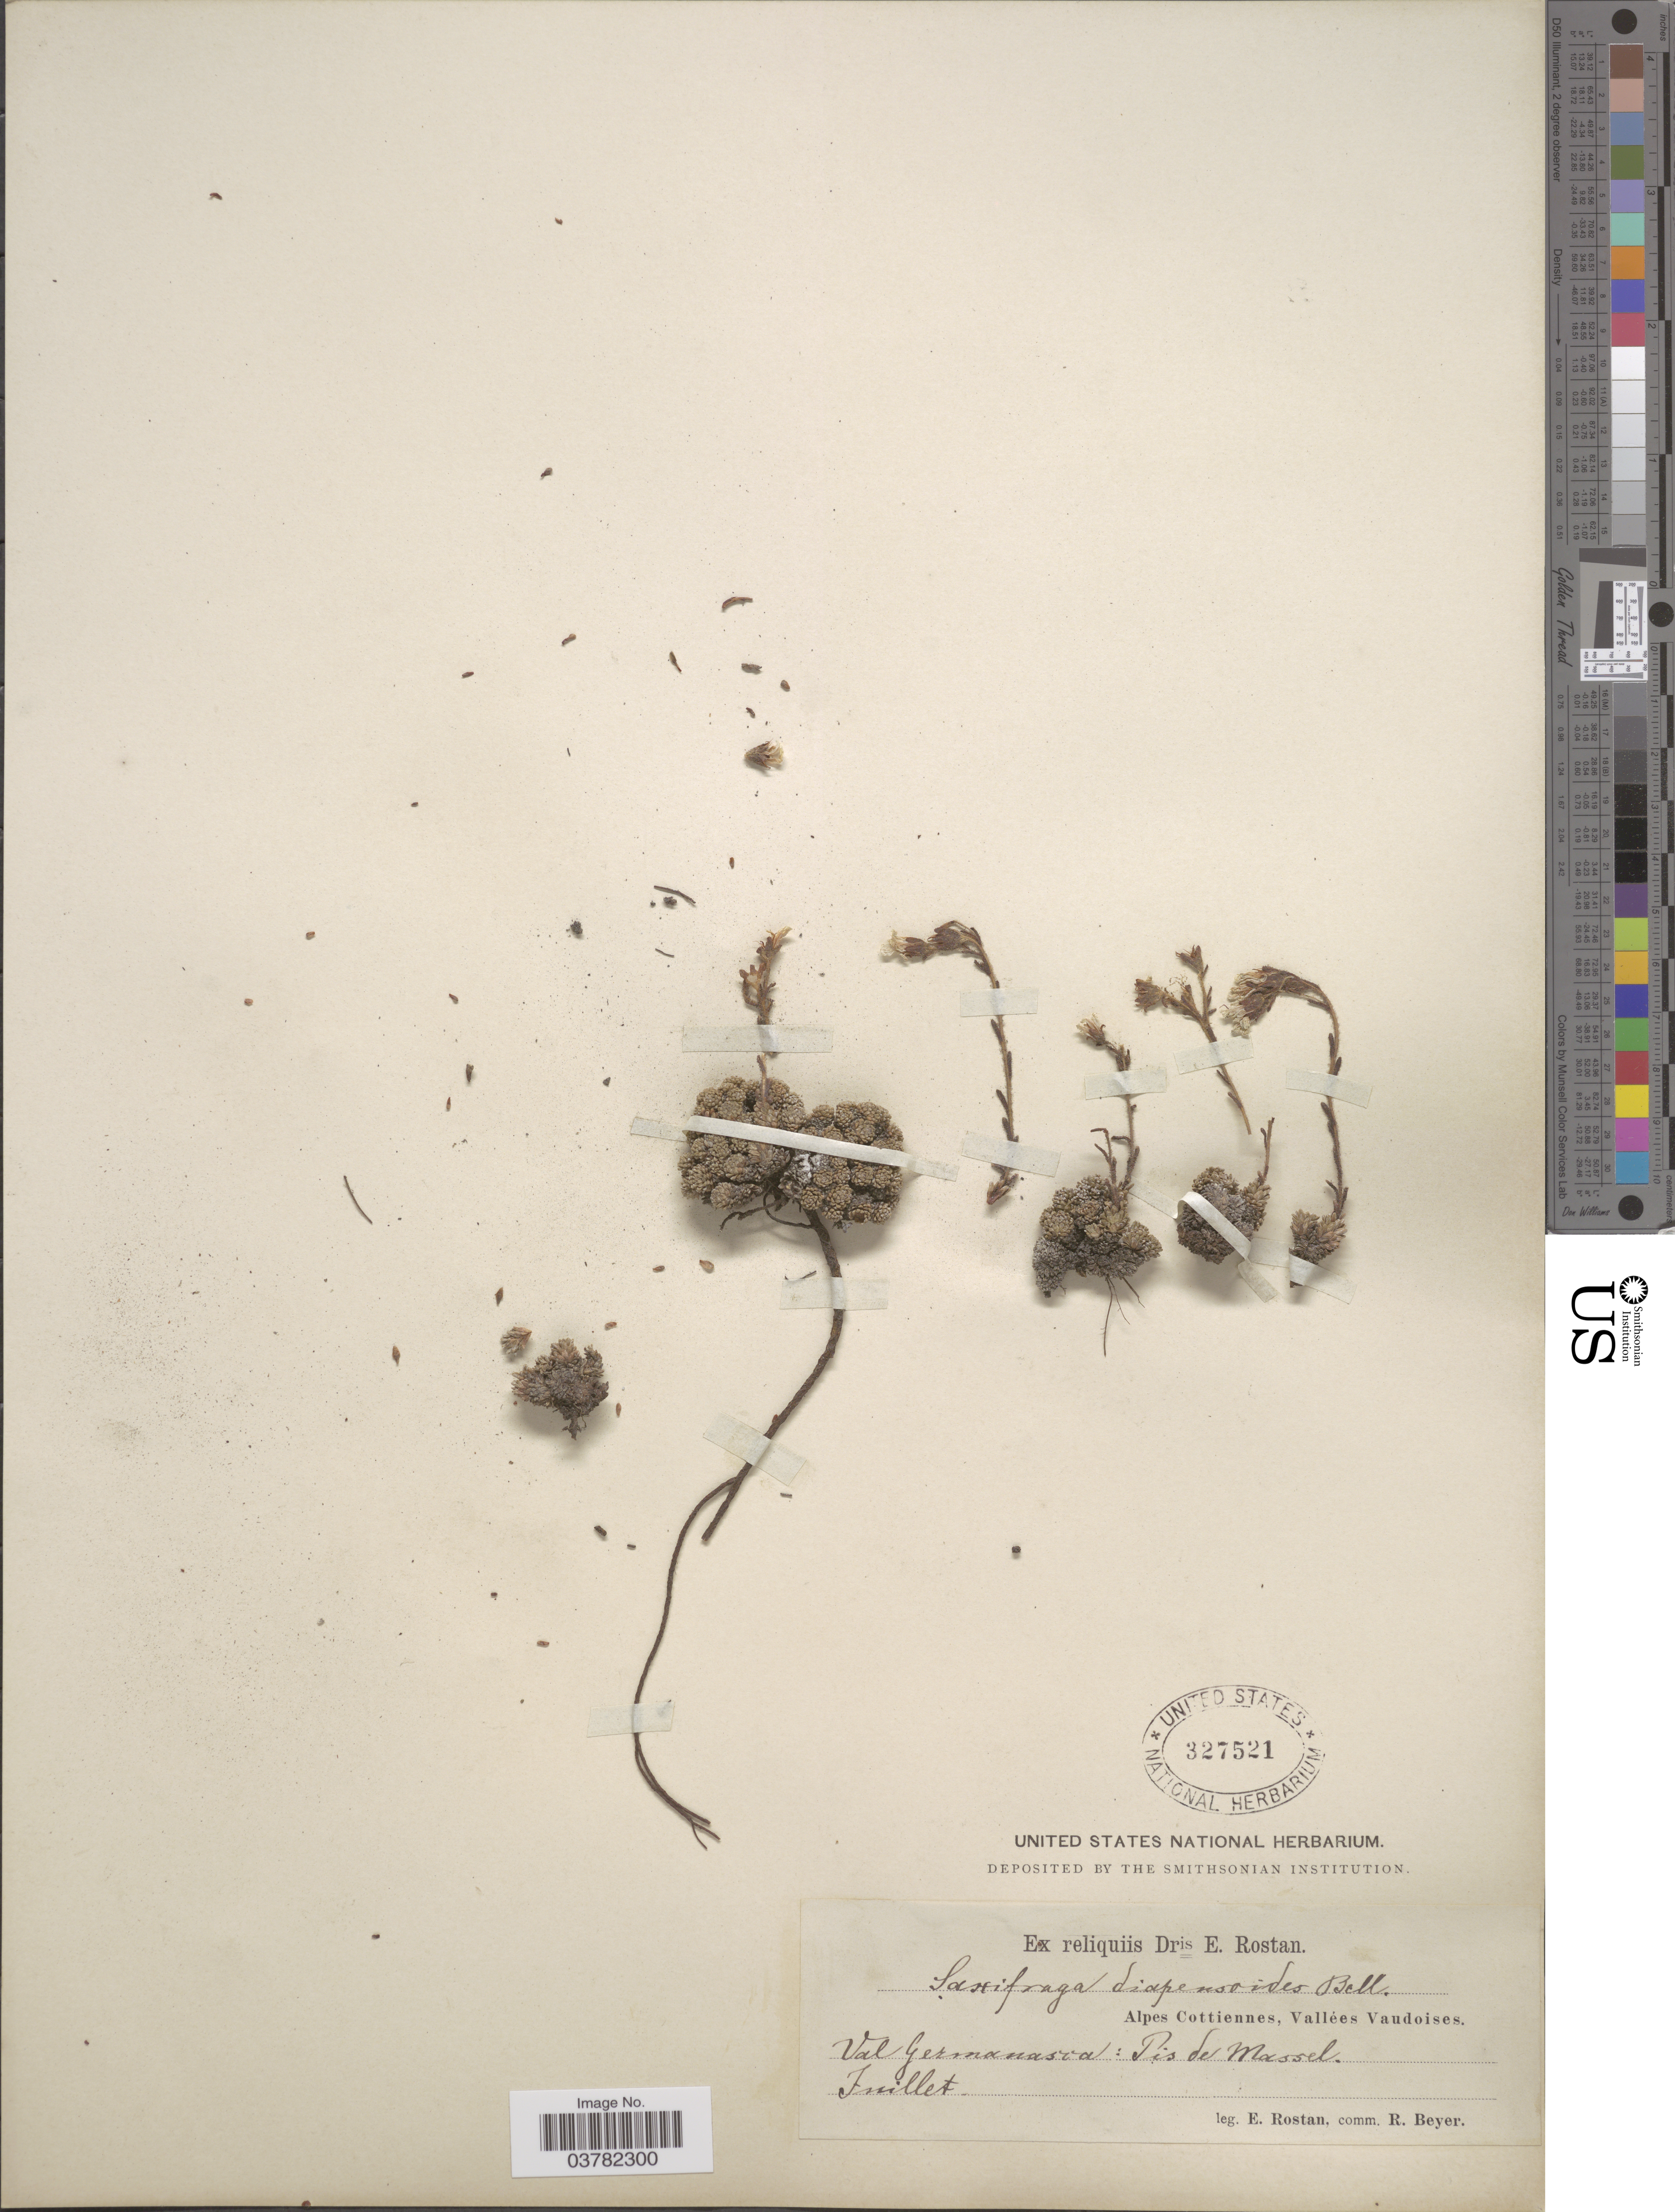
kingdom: Plantae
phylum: Tracheophyta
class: Magnoliopsida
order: Saxifragales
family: Saxifragaceae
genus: Saxifraga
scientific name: Saxifraga diapensioides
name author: Bellardi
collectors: E. Rostan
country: Switzerland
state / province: Vaud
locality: Alpes Cottiennes, Vallées Vaudoises. Val Germanasca: Pis de Massel.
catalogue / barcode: US 327521